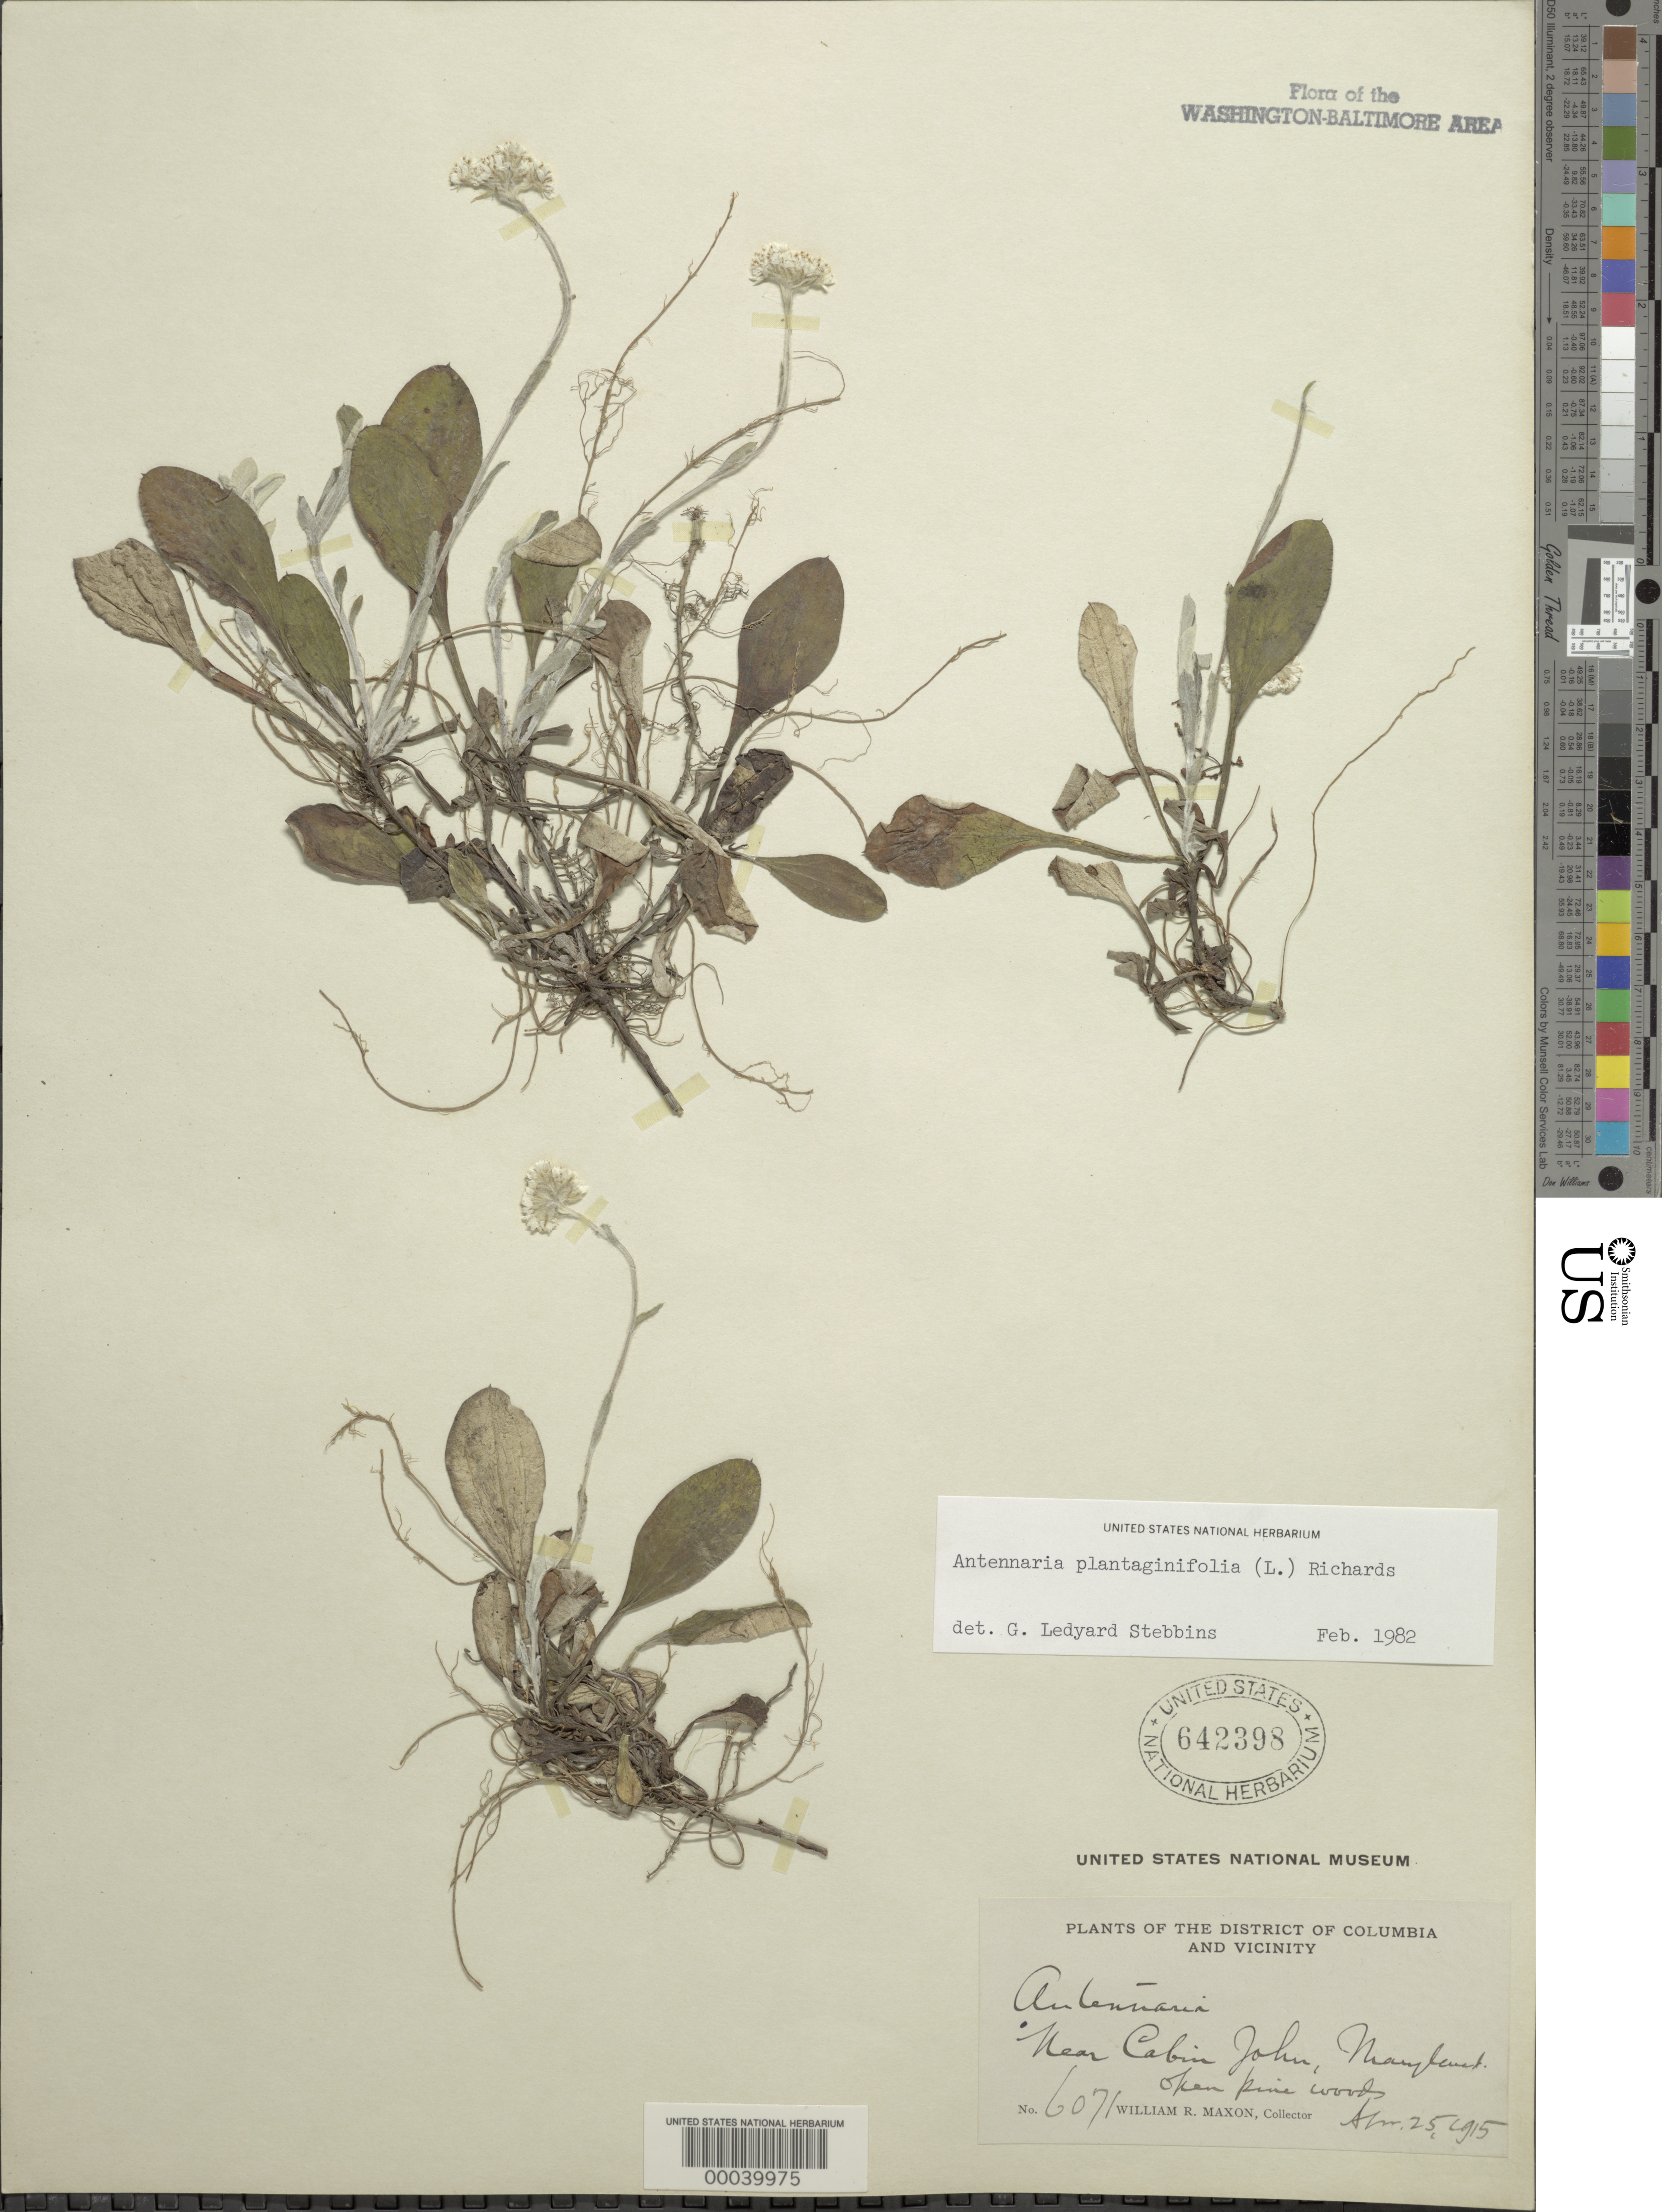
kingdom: Plantae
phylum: Tracheophyta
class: Magnoliopsida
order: Asterales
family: Asteraceae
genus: Antennaria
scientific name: Antennaria plantaginifolia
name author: (L.) Richardson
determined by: Stebbins, G. L.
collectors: W. R. Maxon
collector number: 6071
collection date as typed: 25 Apr 1915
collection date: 1915-04-25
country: United States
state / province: Maryland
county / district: Montgomery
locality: Near Cabin John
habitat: Open pine woods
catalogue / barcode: US 642398